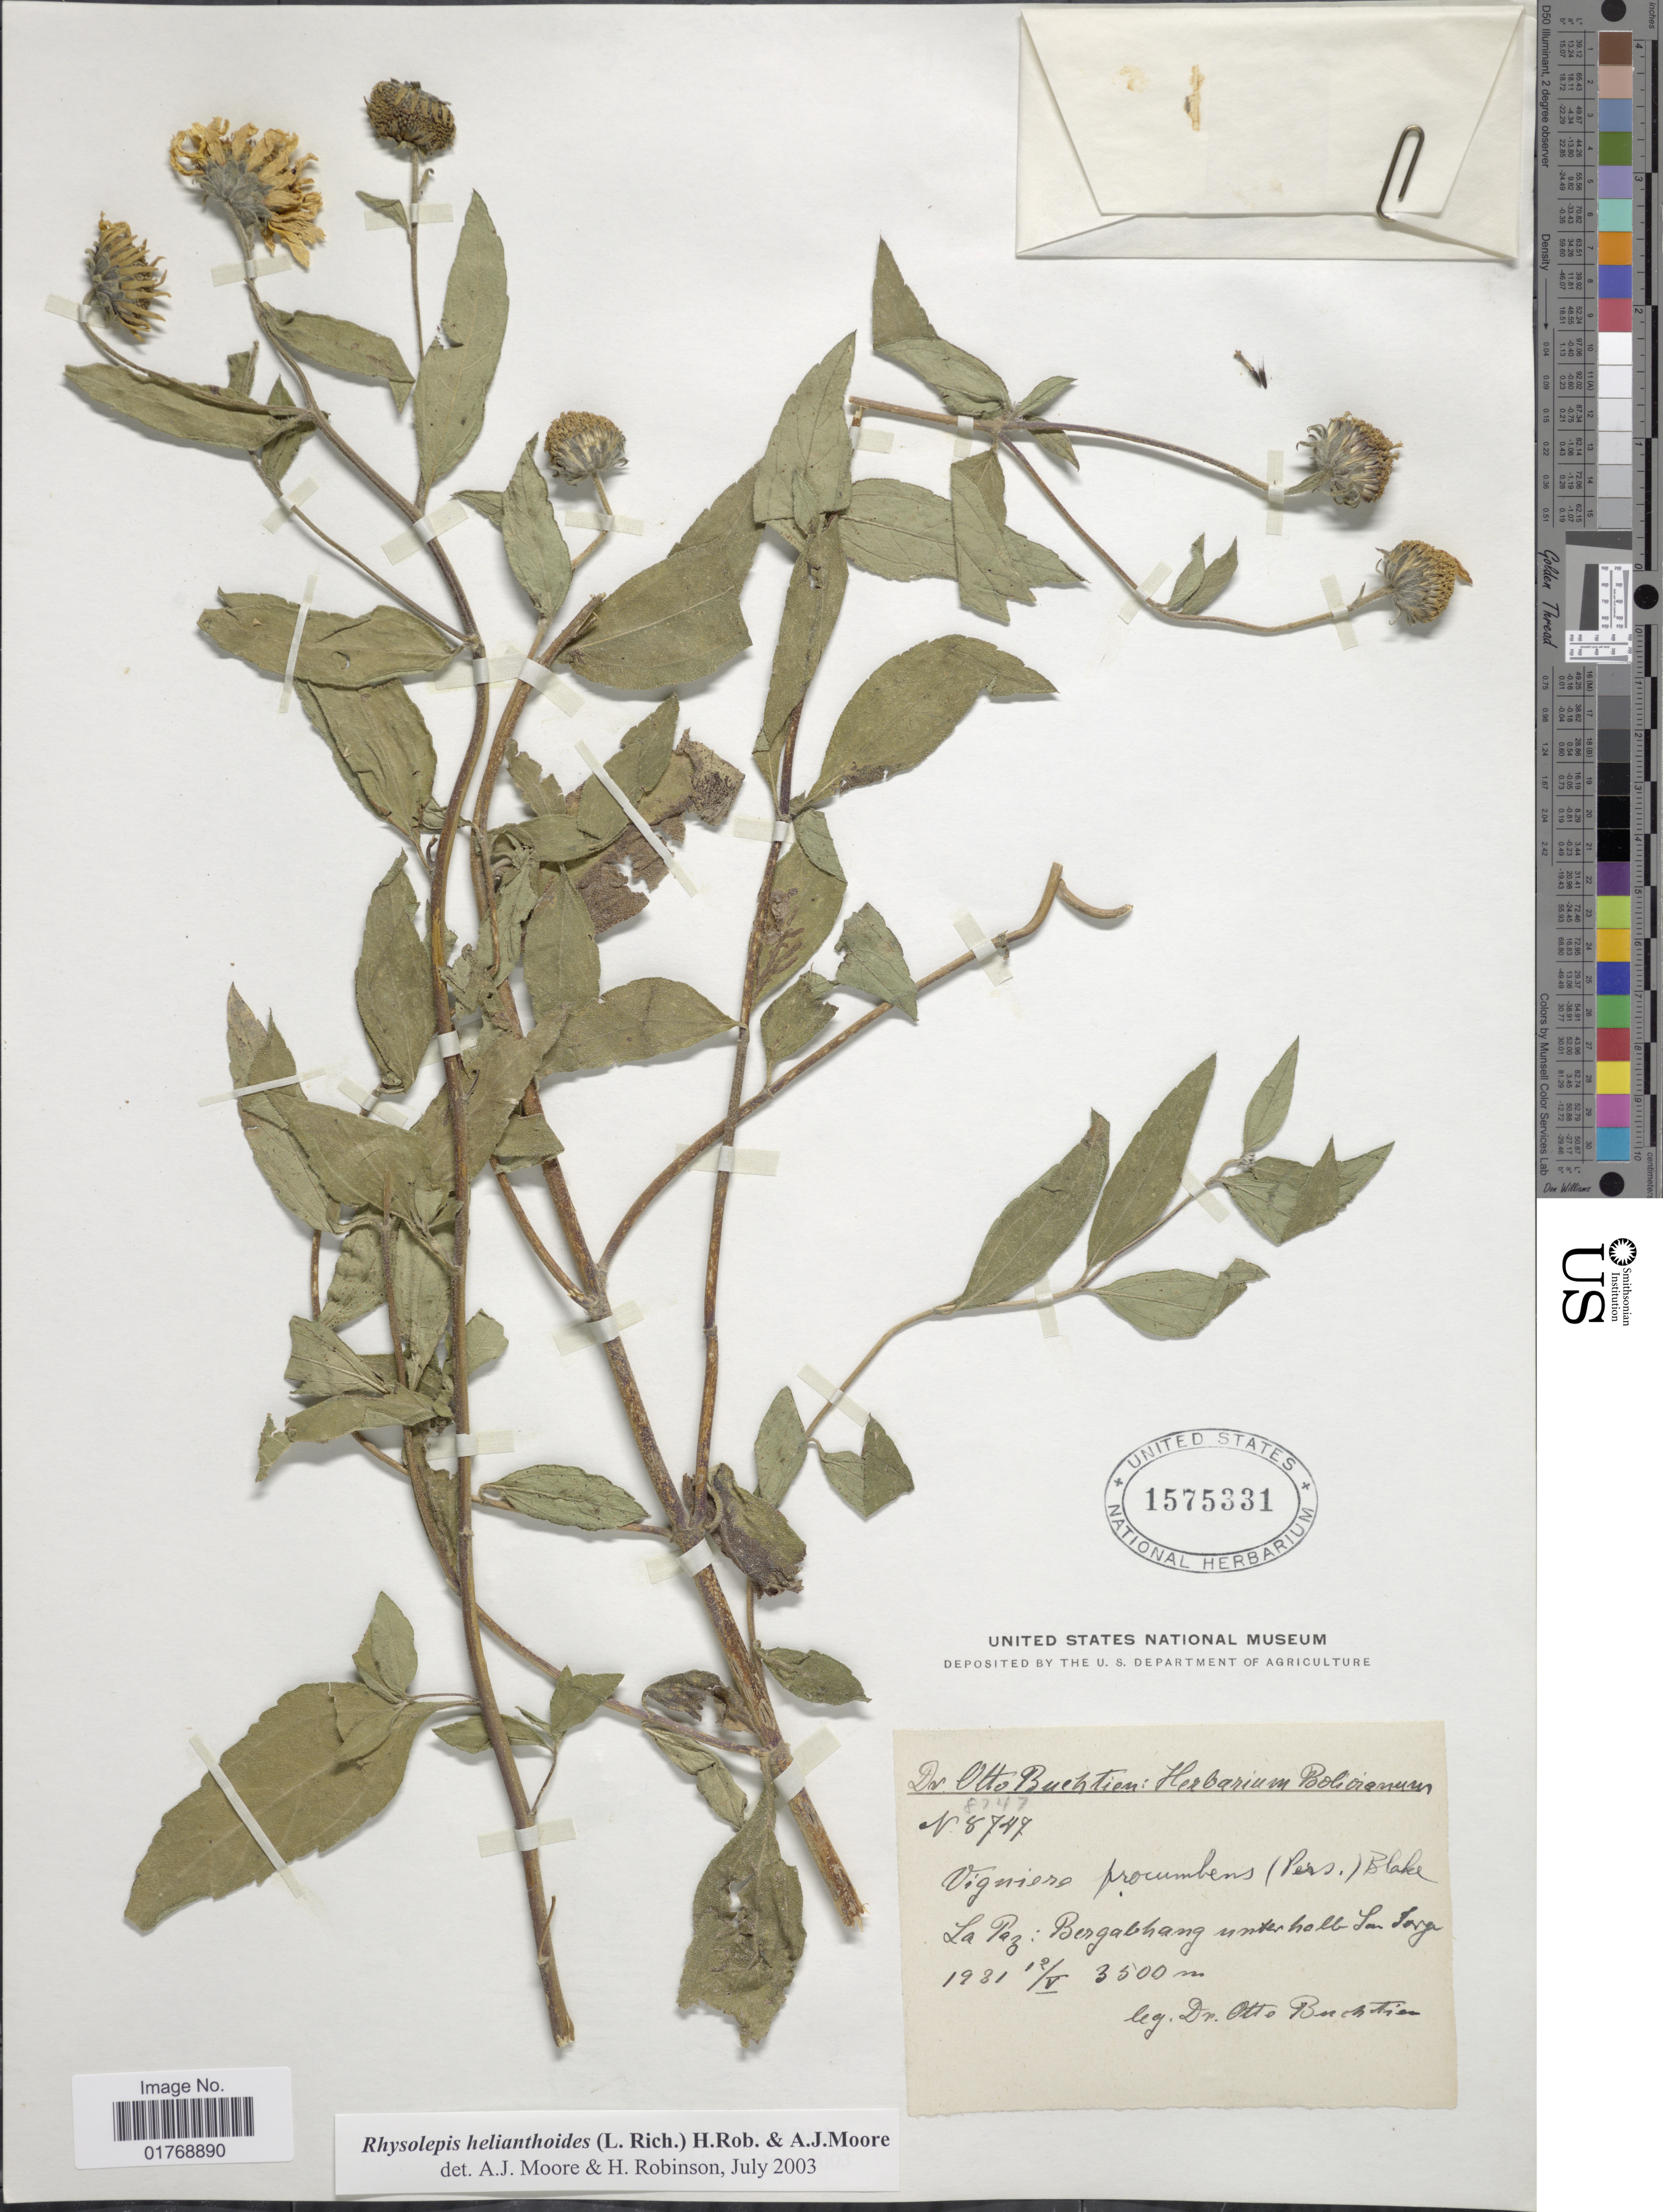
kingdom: Plantae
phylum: Tracheophyta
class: Magnoliopsida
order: Asterales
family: Asteraceae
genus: Viguiera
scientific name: Viguiera procumbens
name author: (Pers.) S.F. Blake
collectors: O. Buchtien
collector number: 8747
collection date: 1931-05-12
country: Bolivia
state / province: La Paz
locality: La Paz: Bergbhang unterhalb San Jorge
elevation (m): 3500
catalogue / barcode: US 1575331